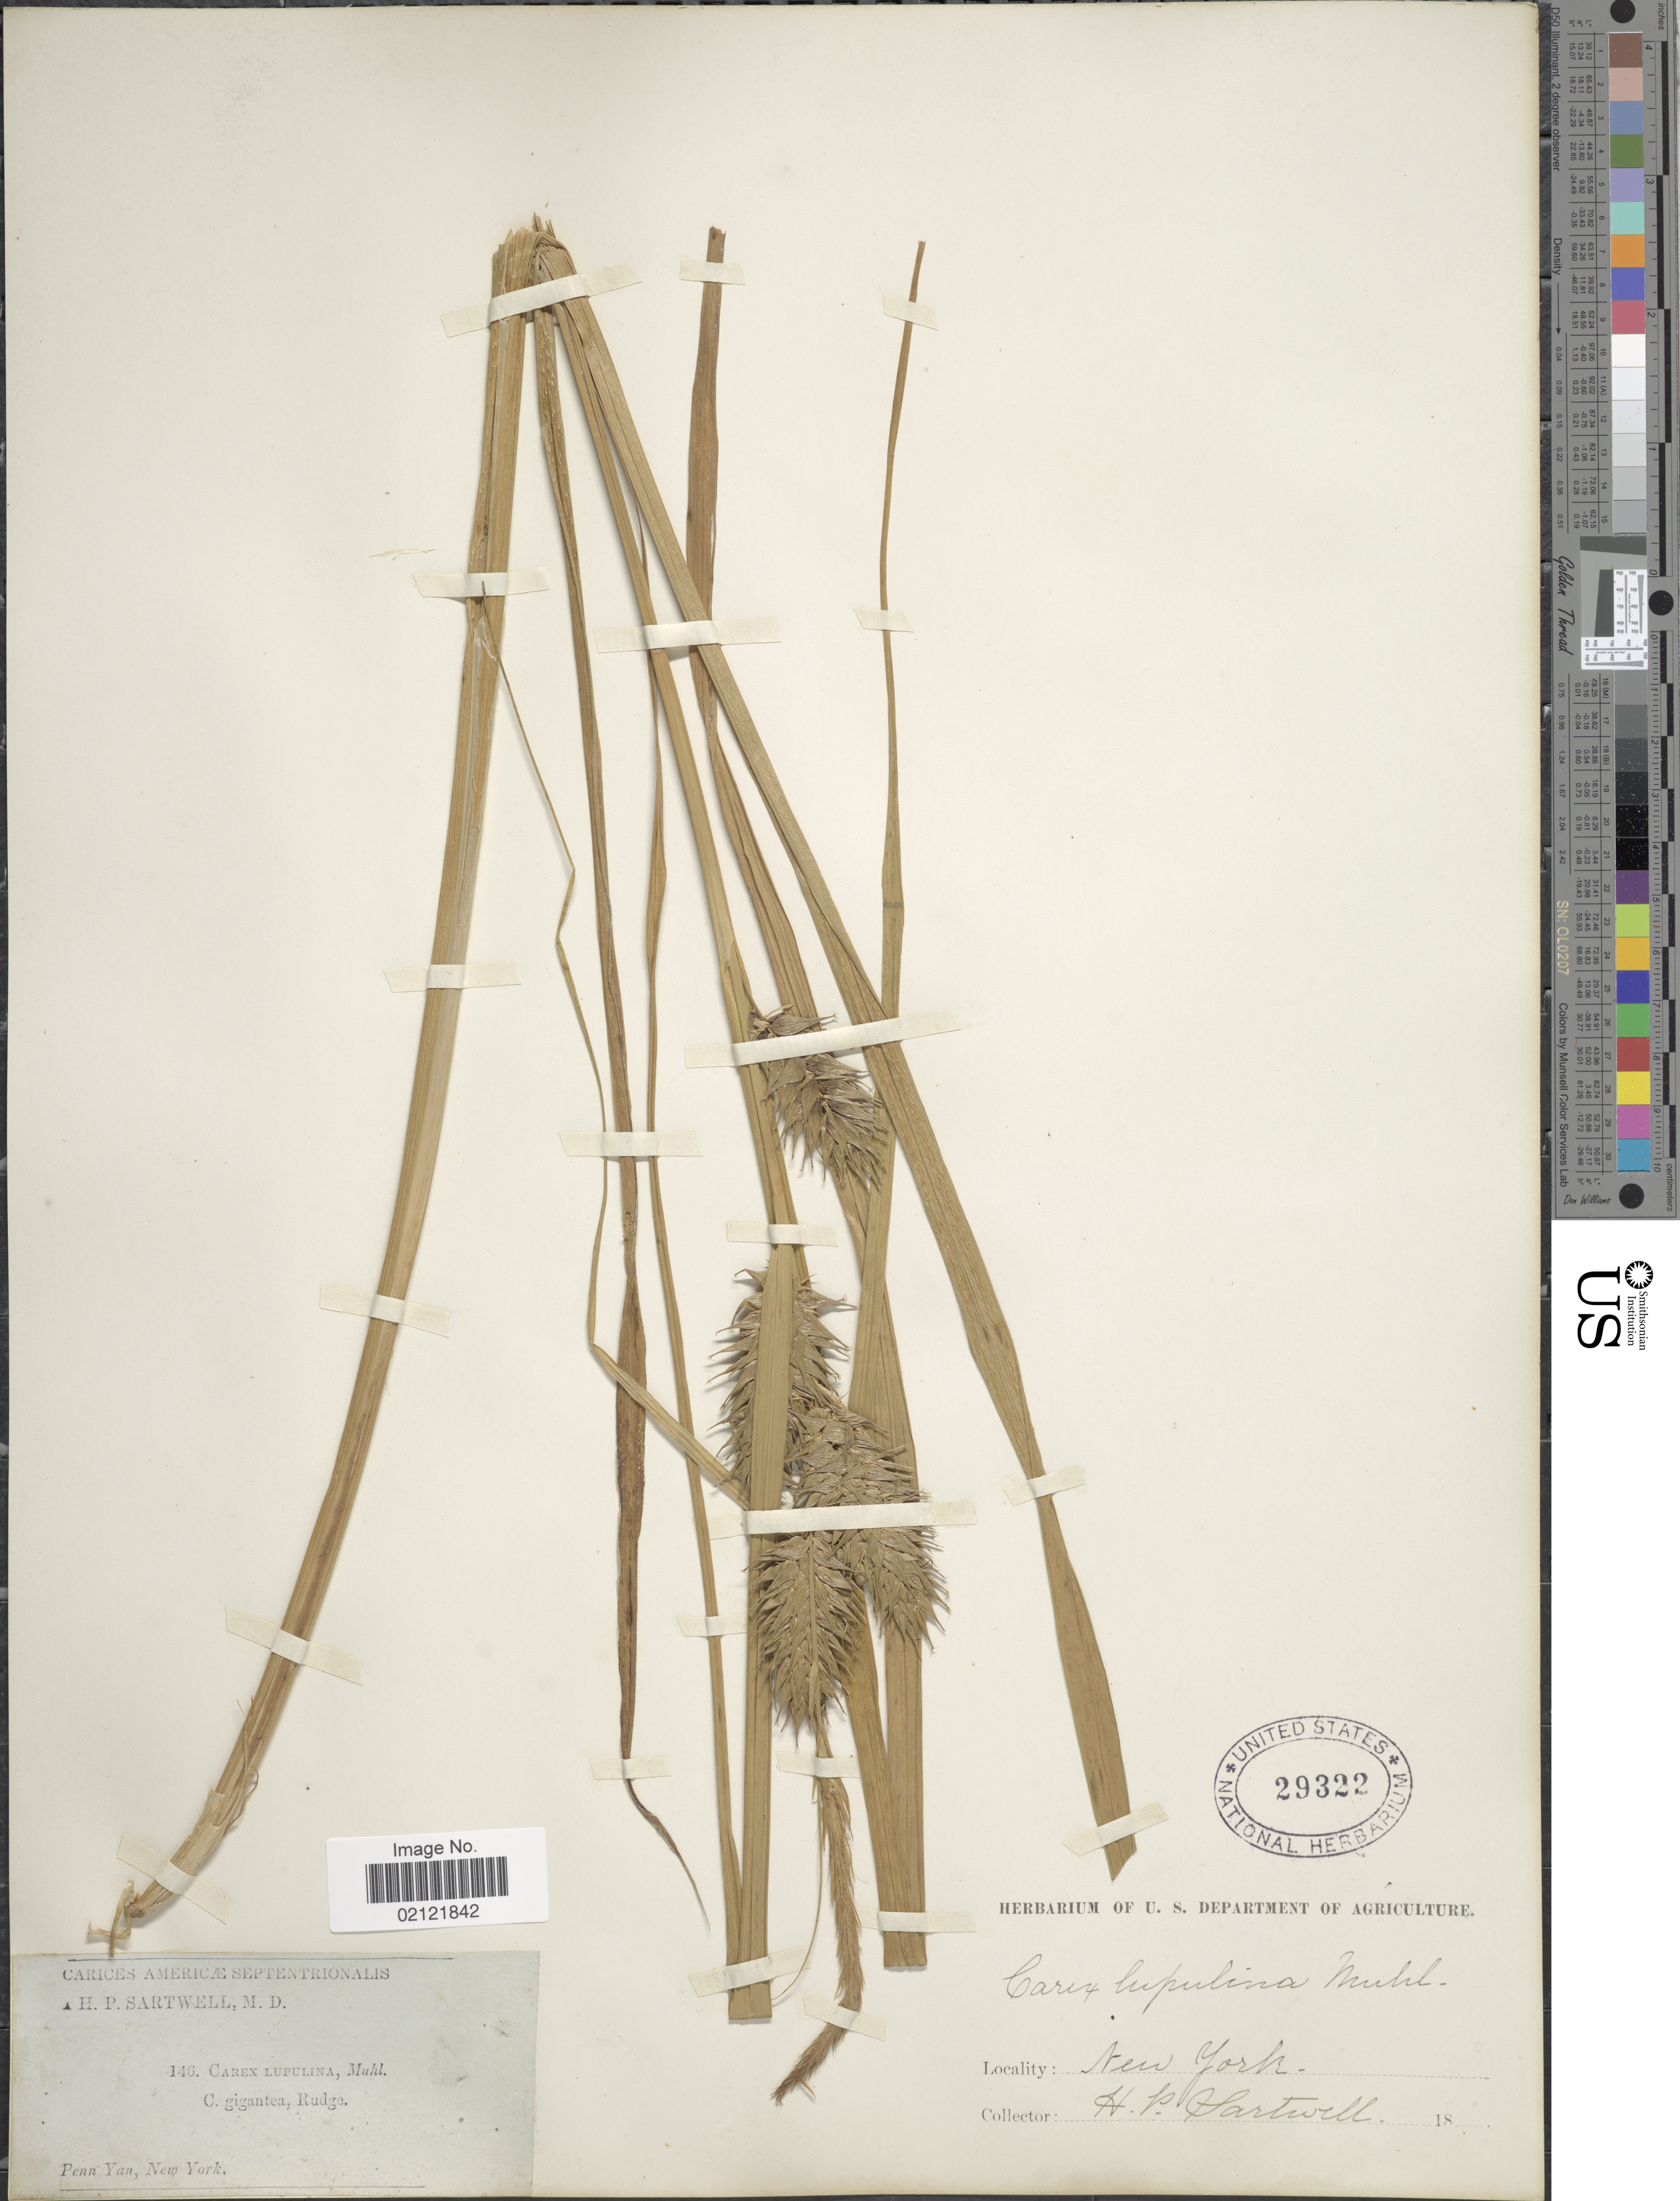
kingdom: Plantae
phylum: Tracheophyta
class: Liliopsida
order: Poales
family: Cyperaceae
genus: Carex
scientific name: Carex lupulina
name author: Muhl. ex Willd.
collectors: H. P. Sartwell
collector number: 146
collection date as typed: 18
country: United States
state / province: New York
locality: Penn Yan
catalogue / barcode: US 29322